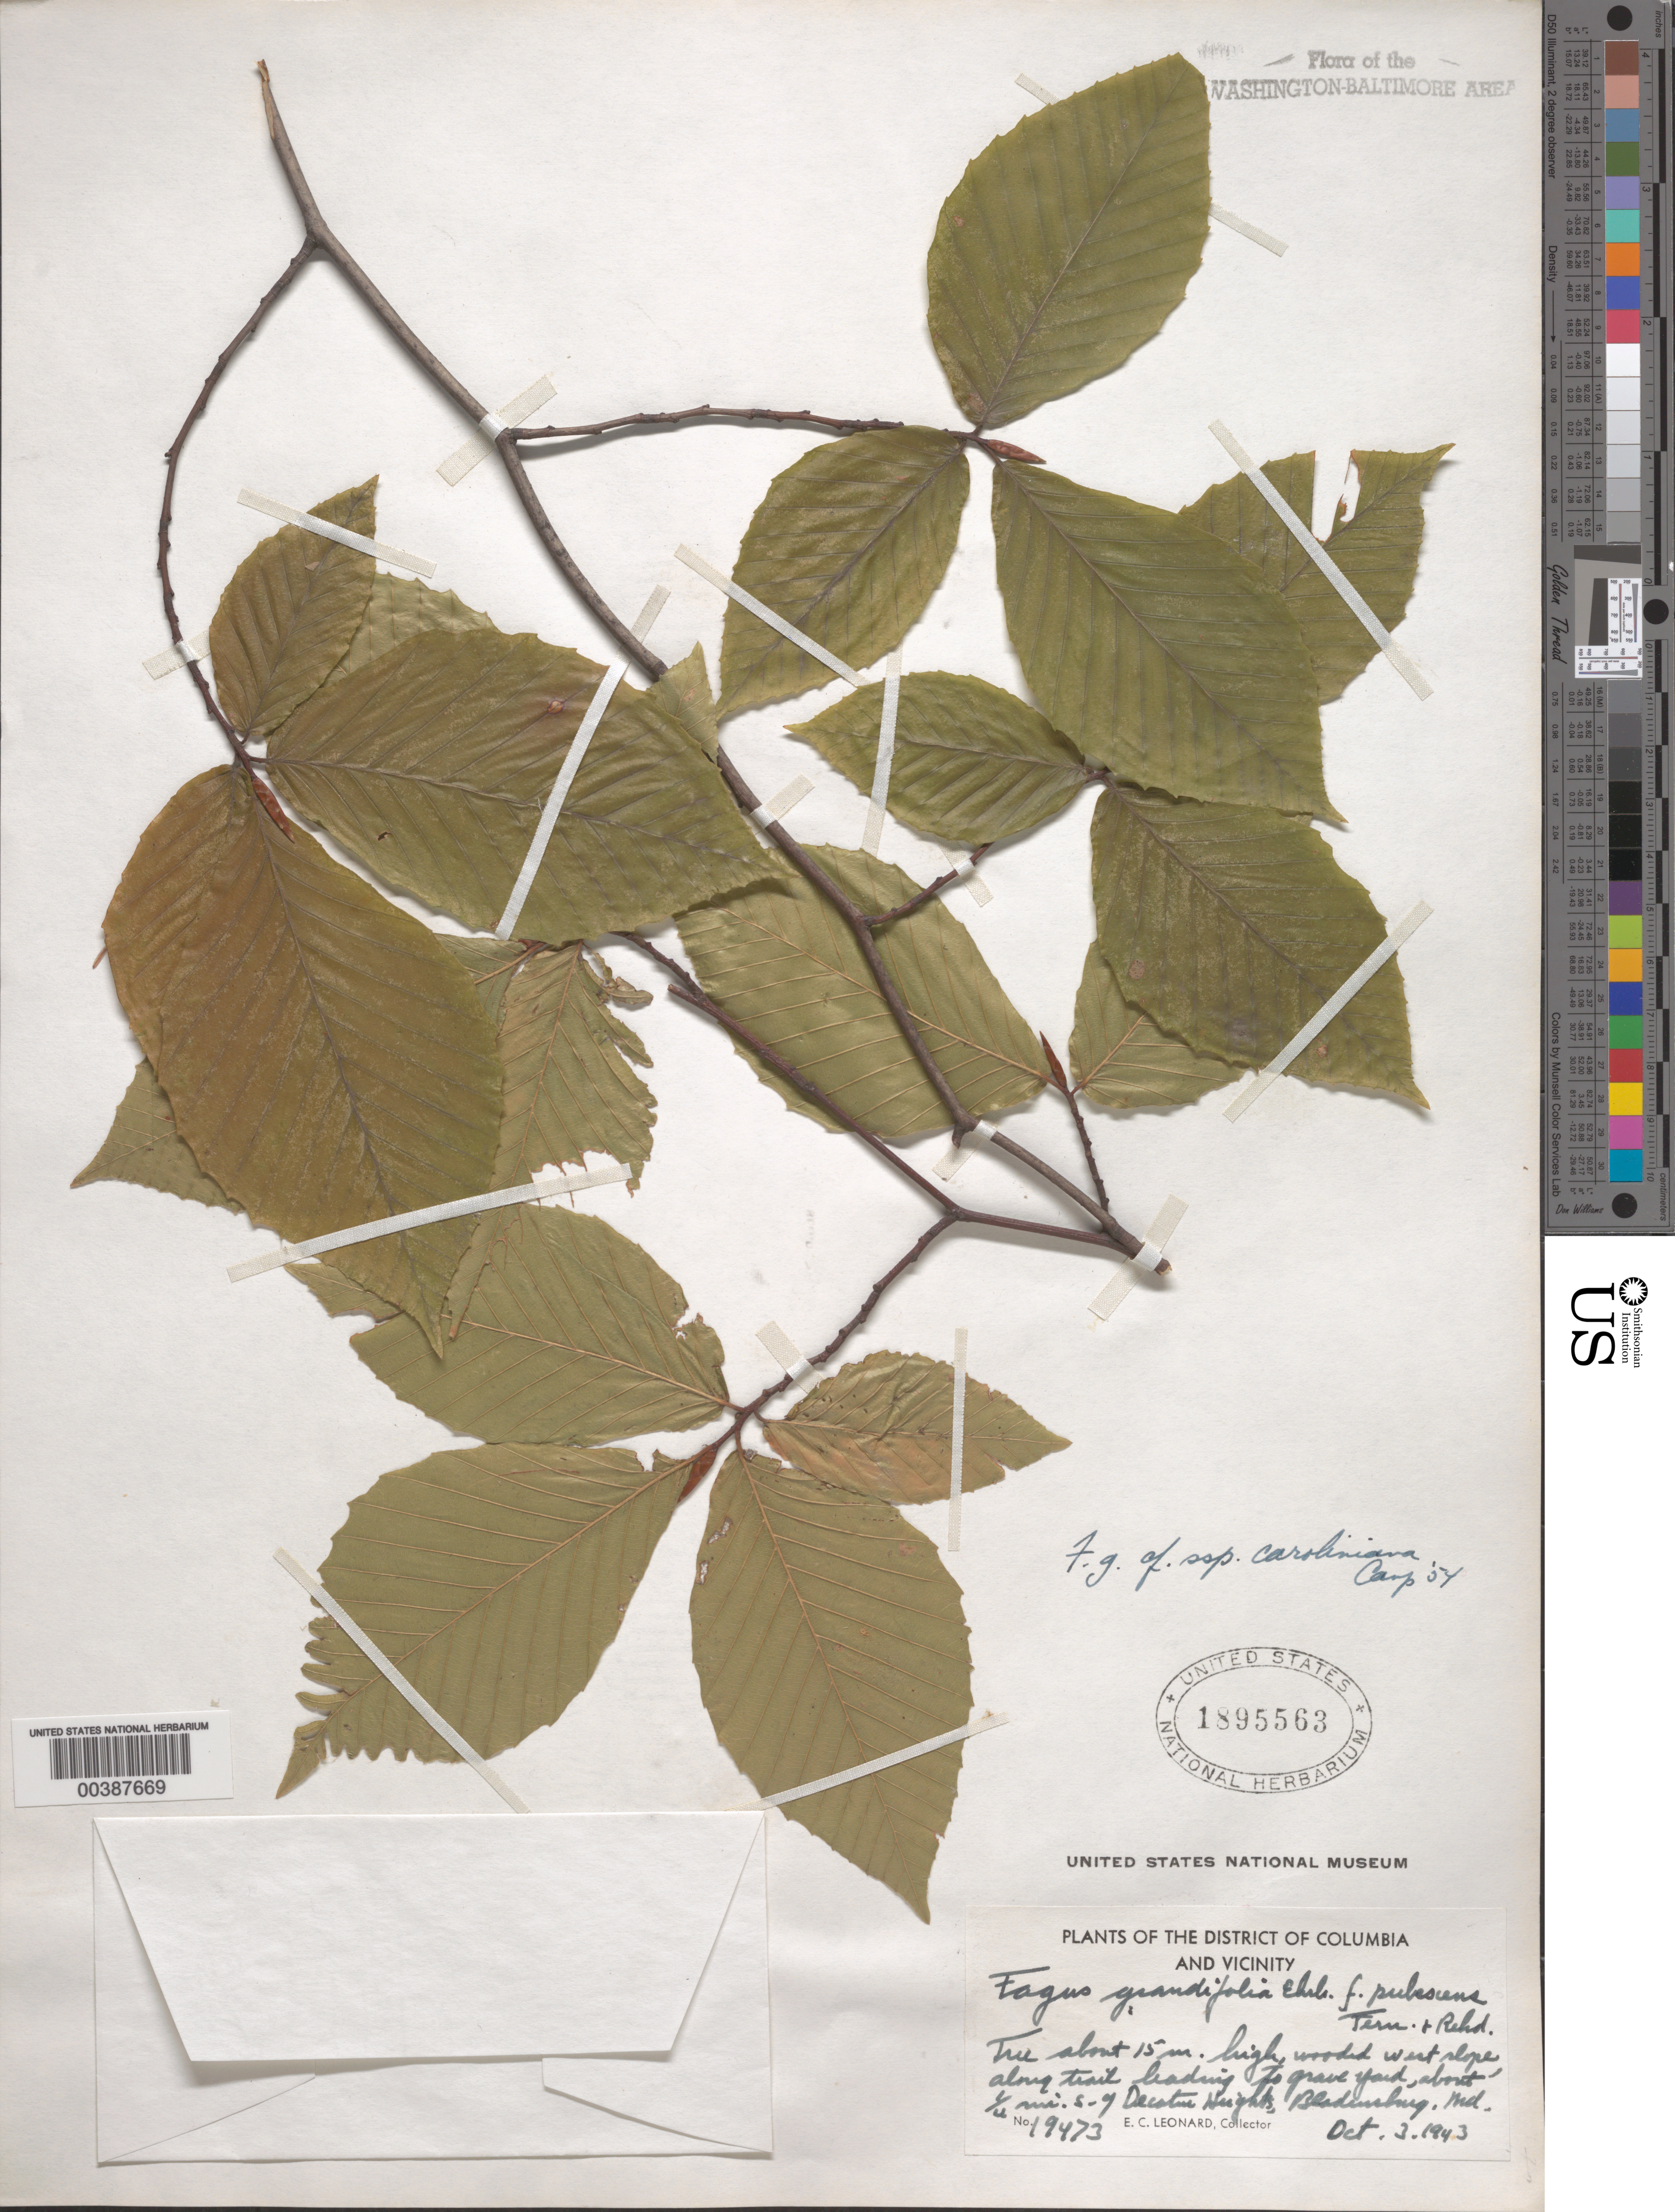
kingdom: Plantae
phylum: Tracheophyta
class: Magnoliopsida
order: Fagales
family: Fagaceae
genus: Fagus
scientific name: Fagus grandifolia subsp. caroliniana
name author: (Loudon) Fernald & Rehder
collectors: E. C. Leonard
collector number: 19473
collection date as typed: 03 Oct 1943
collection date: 1943-10-03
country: United States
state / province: Maryland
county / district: Prince George's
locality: South of Decatur Heights, Bladensburg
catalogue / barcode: US 1895563